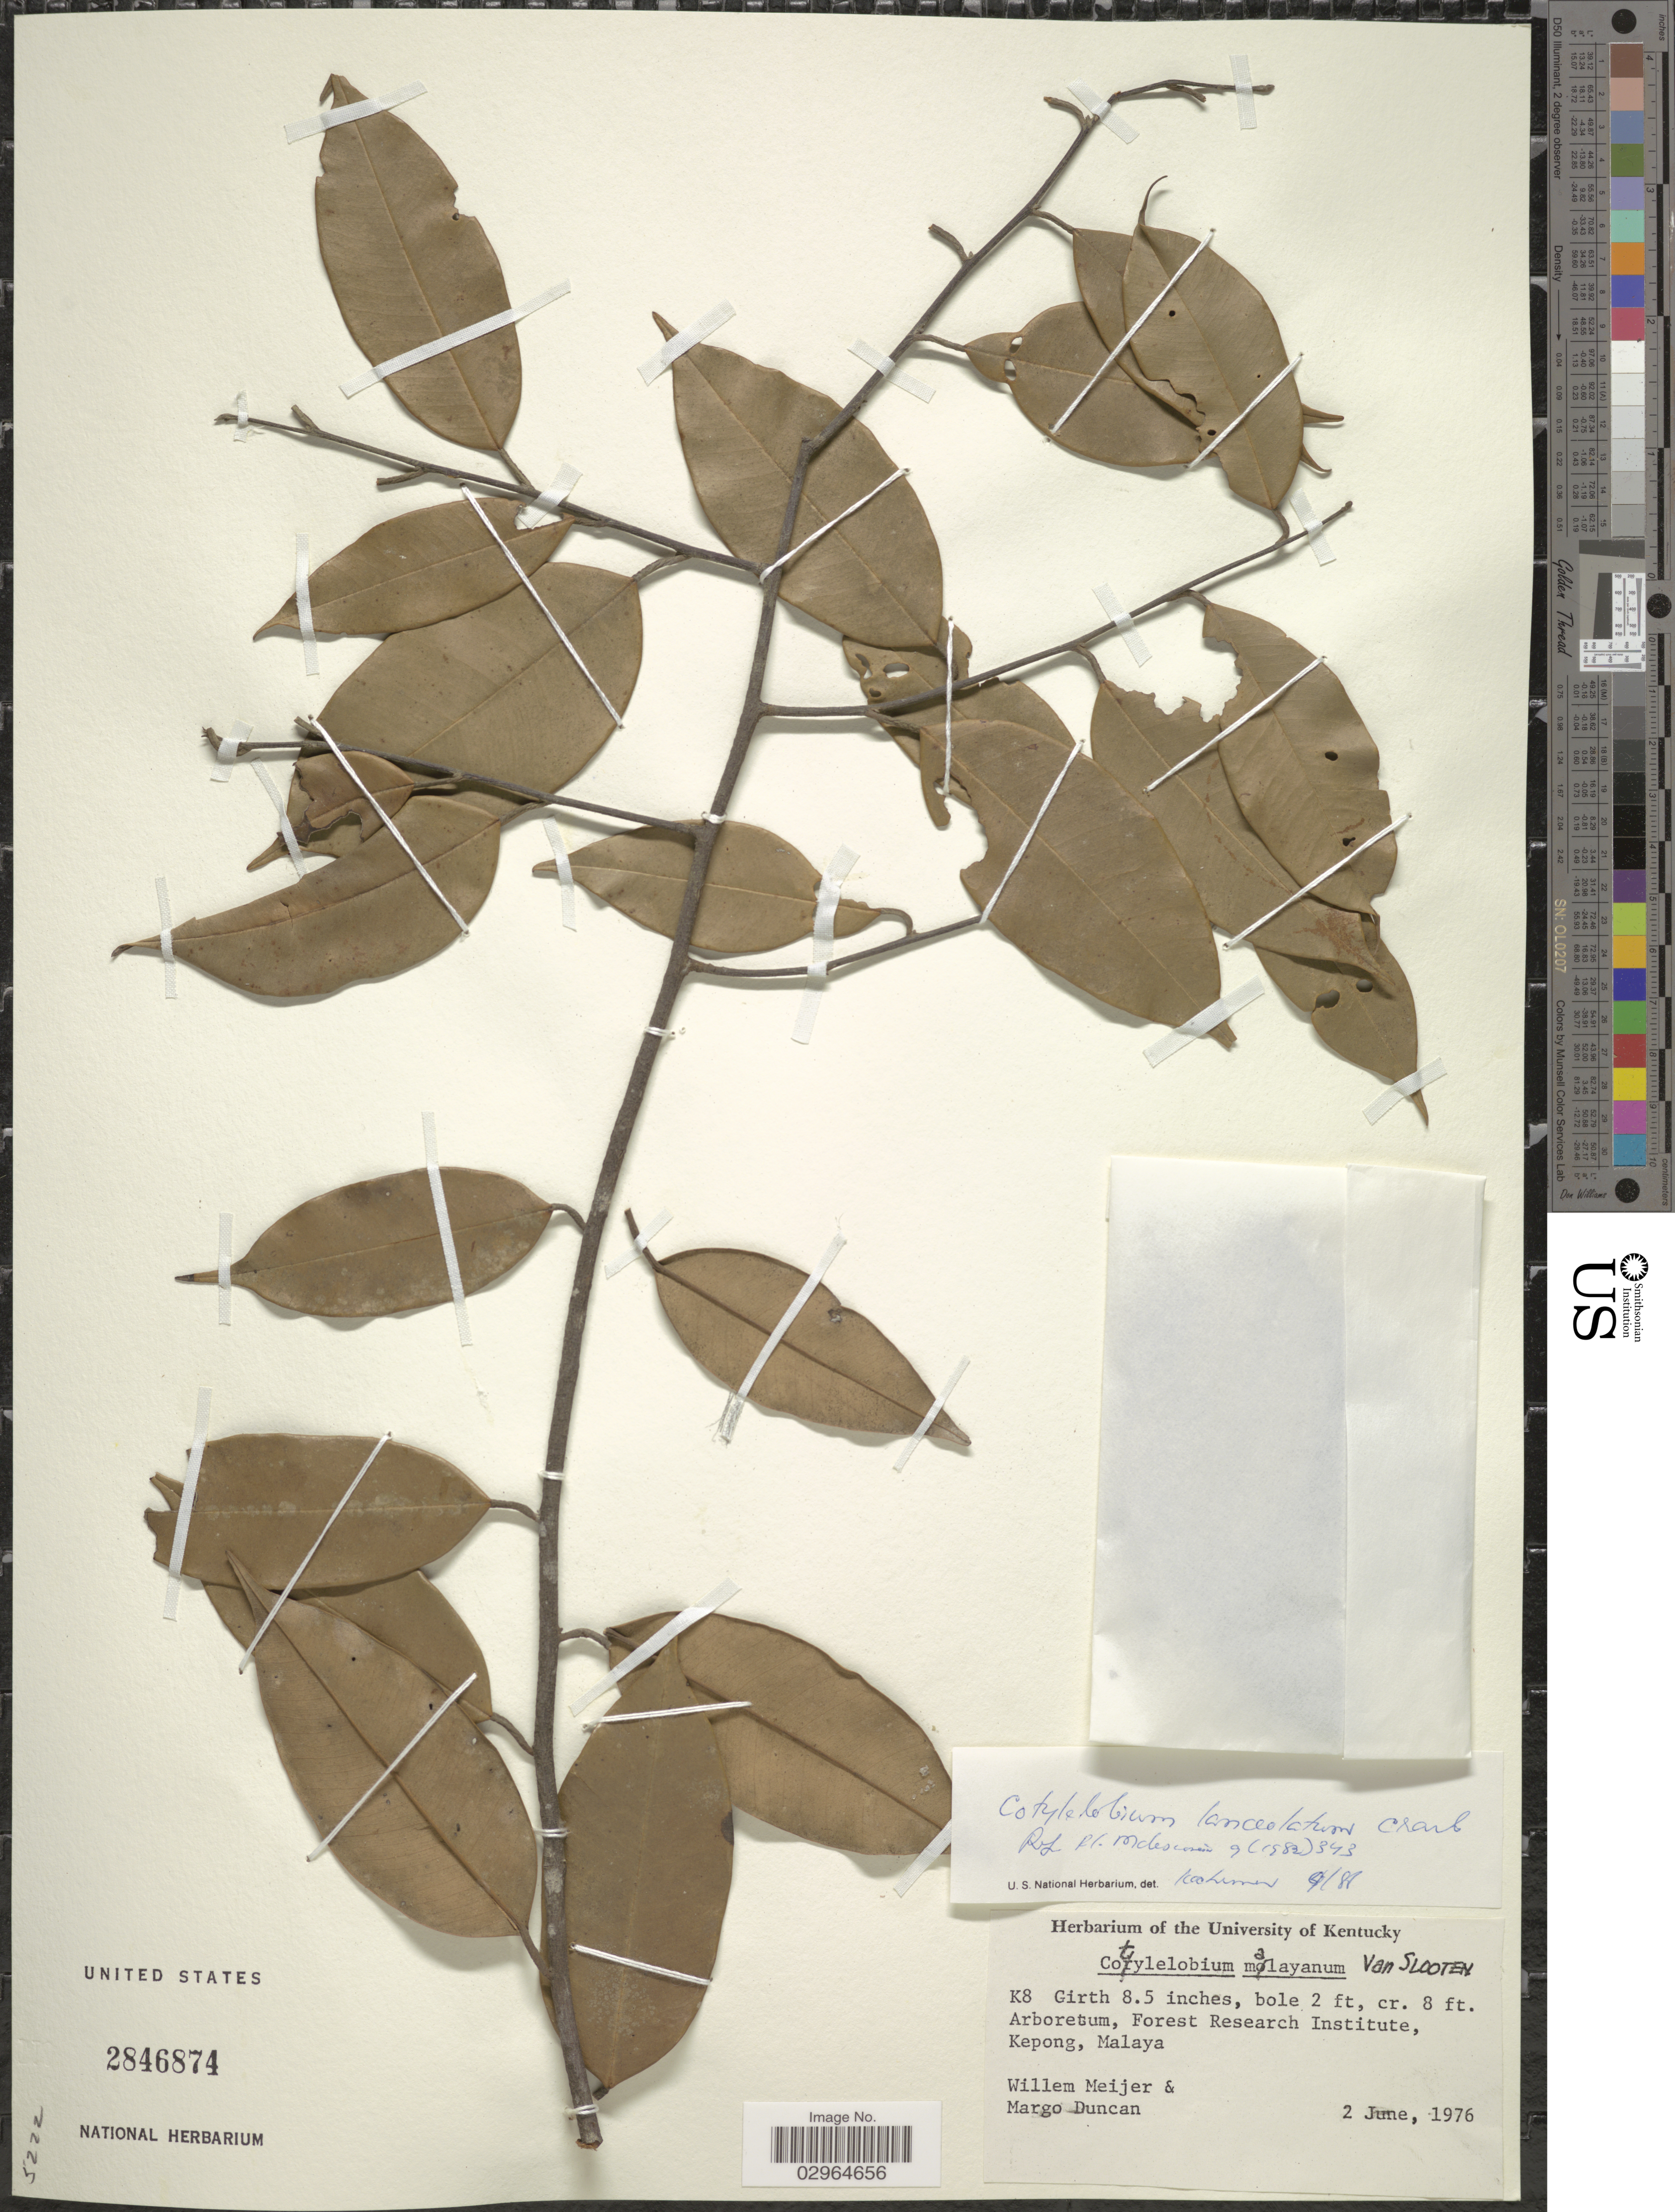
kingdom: Plantae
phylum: Tracheophyta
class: Magnoliopsida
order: Malvales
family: Dipterocarpaceae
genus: Cotylelobium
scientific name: Cotylelobium lanceolatum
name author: Craib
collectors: W. Meijer & M. Duncan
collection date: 1976-06-02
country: Malaysia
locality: Arboretum, Forest Research Institute, Kepong, Malaya.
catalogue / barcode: US 2846874